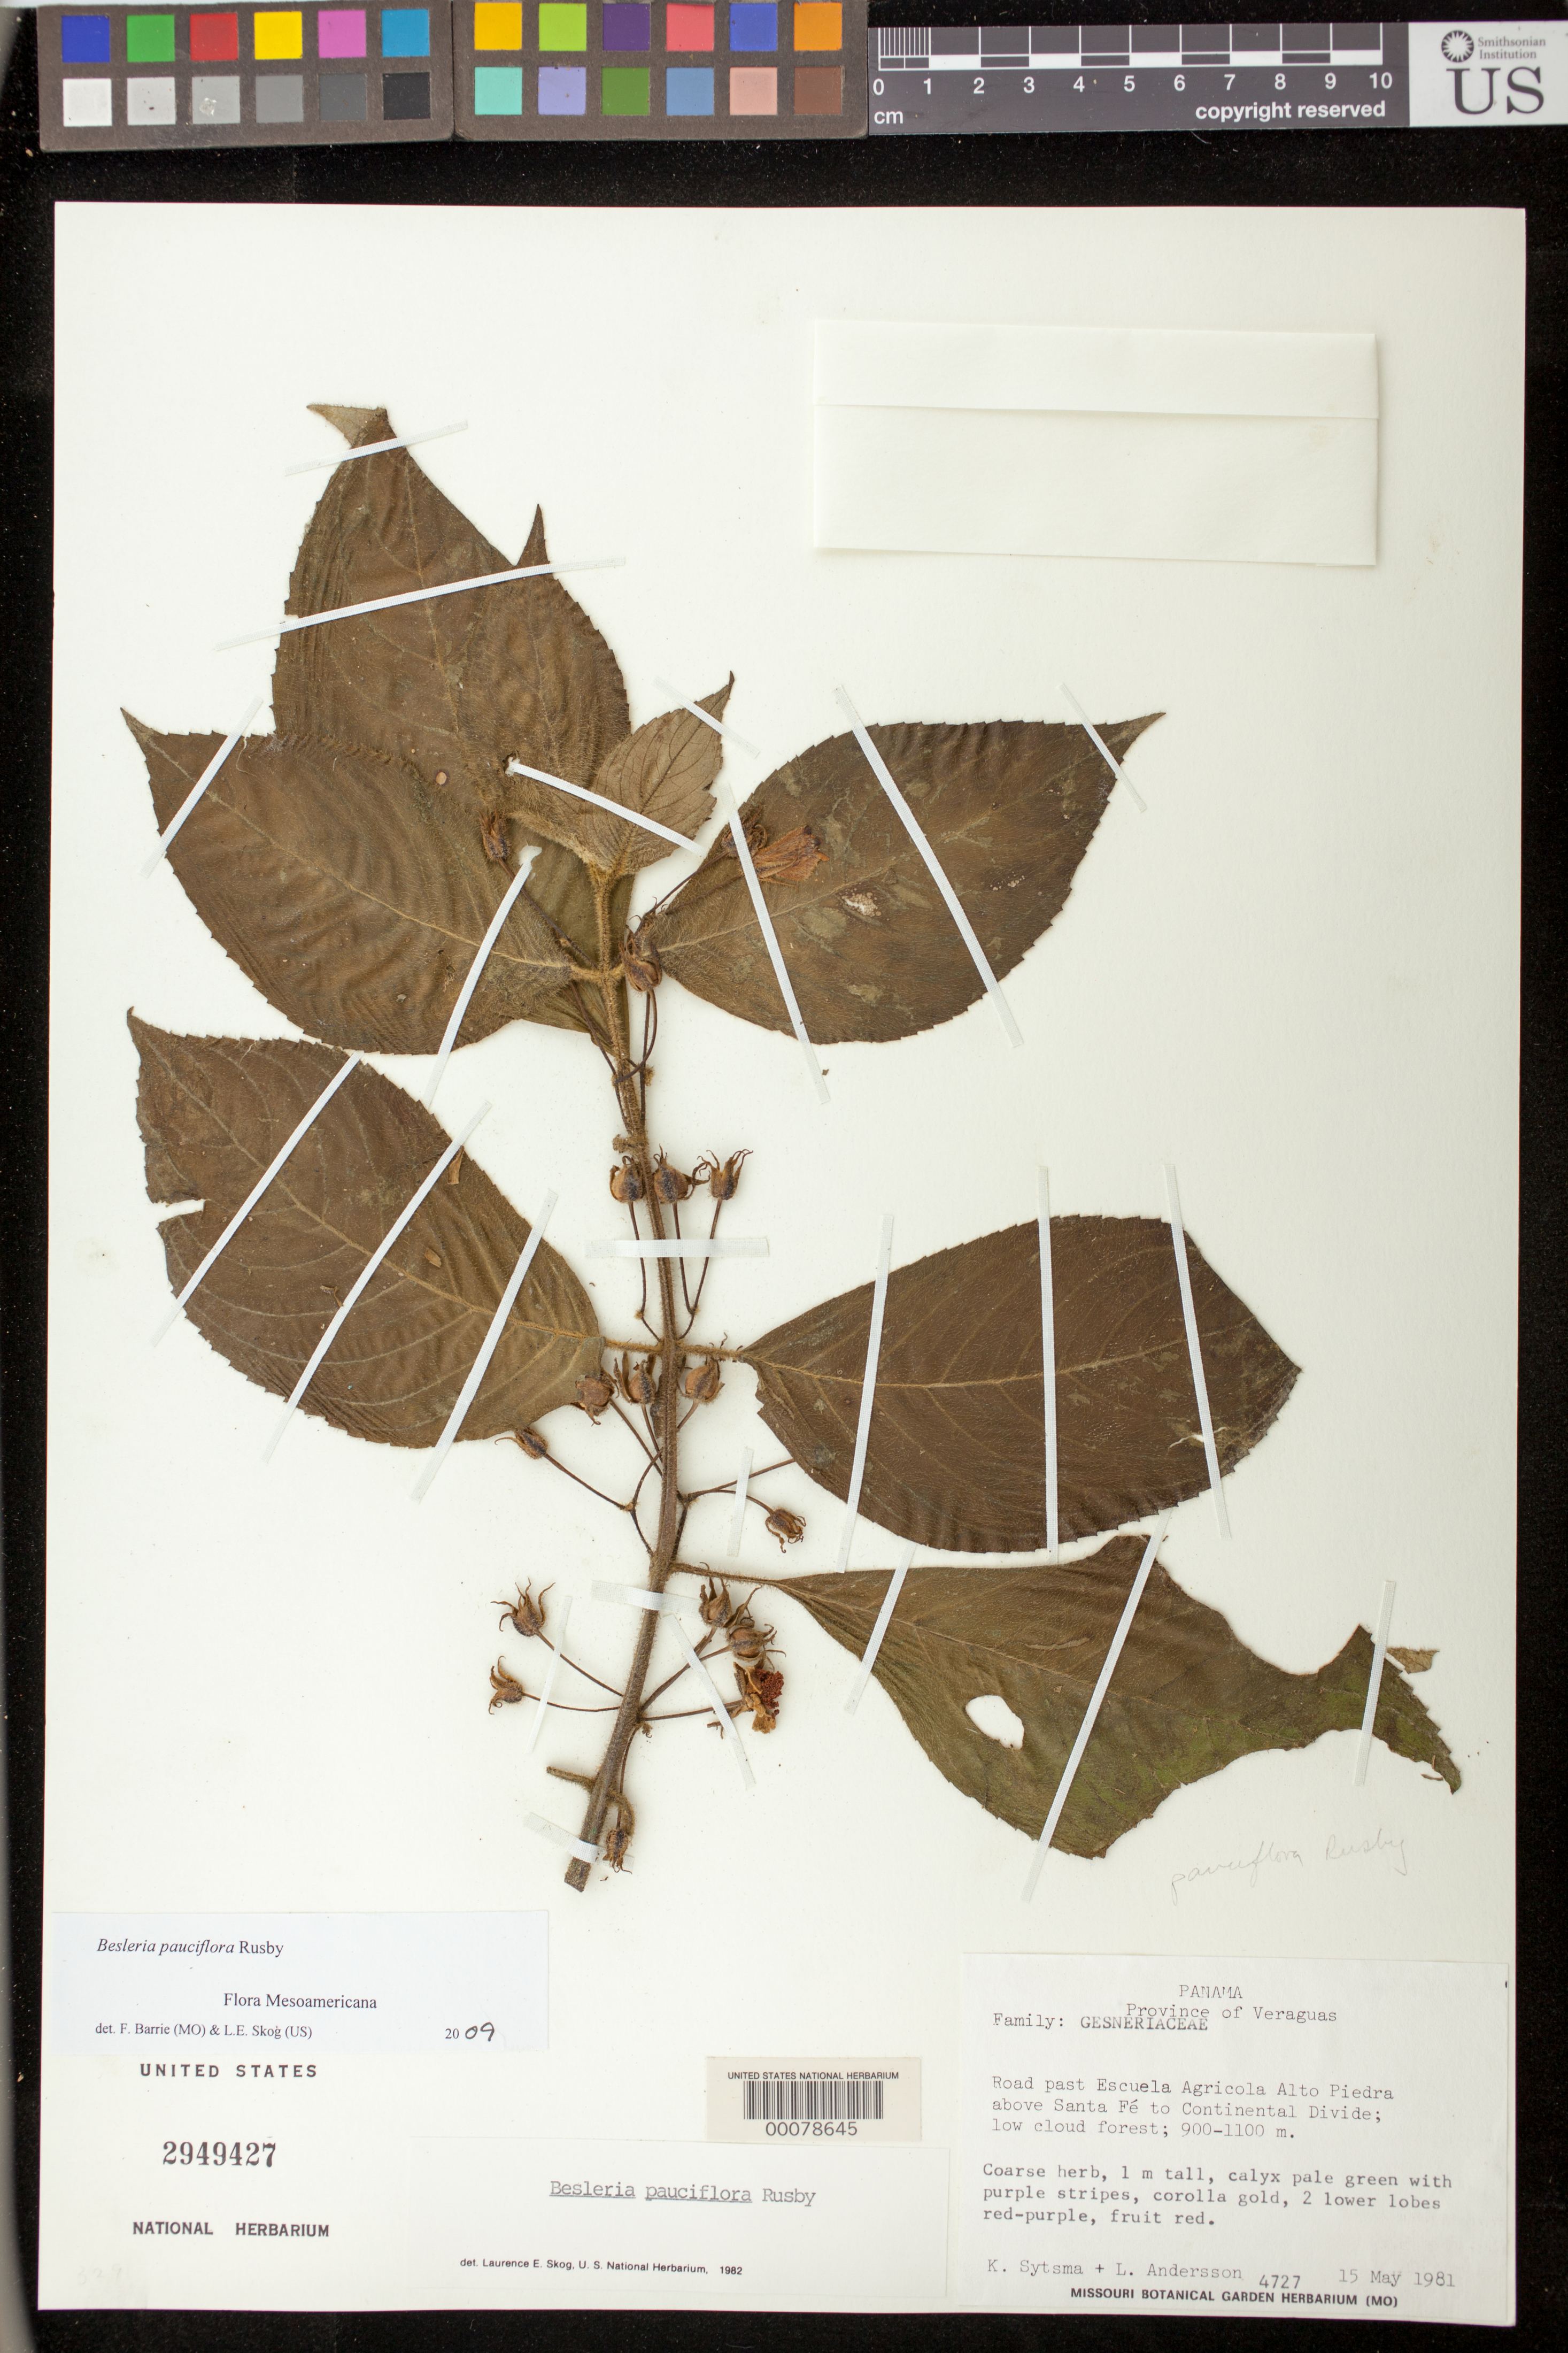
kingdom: Plantae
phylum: Tracheophyta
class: Magnoliopsida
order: Lamiales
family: Gesneriaceae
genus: Besleria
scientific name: Besleria pauciflora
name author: Rusby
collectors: K. J. Sytsma & L. Andersson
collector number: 4727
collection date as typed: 15 May 1981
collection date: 1981-05-15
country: Panama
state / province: Veraguas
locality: Road past Escuela Agricola Alto Piedra above Santa Fe to continental divide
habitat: Low cloud forest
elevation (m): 900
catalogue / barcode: US 2949427